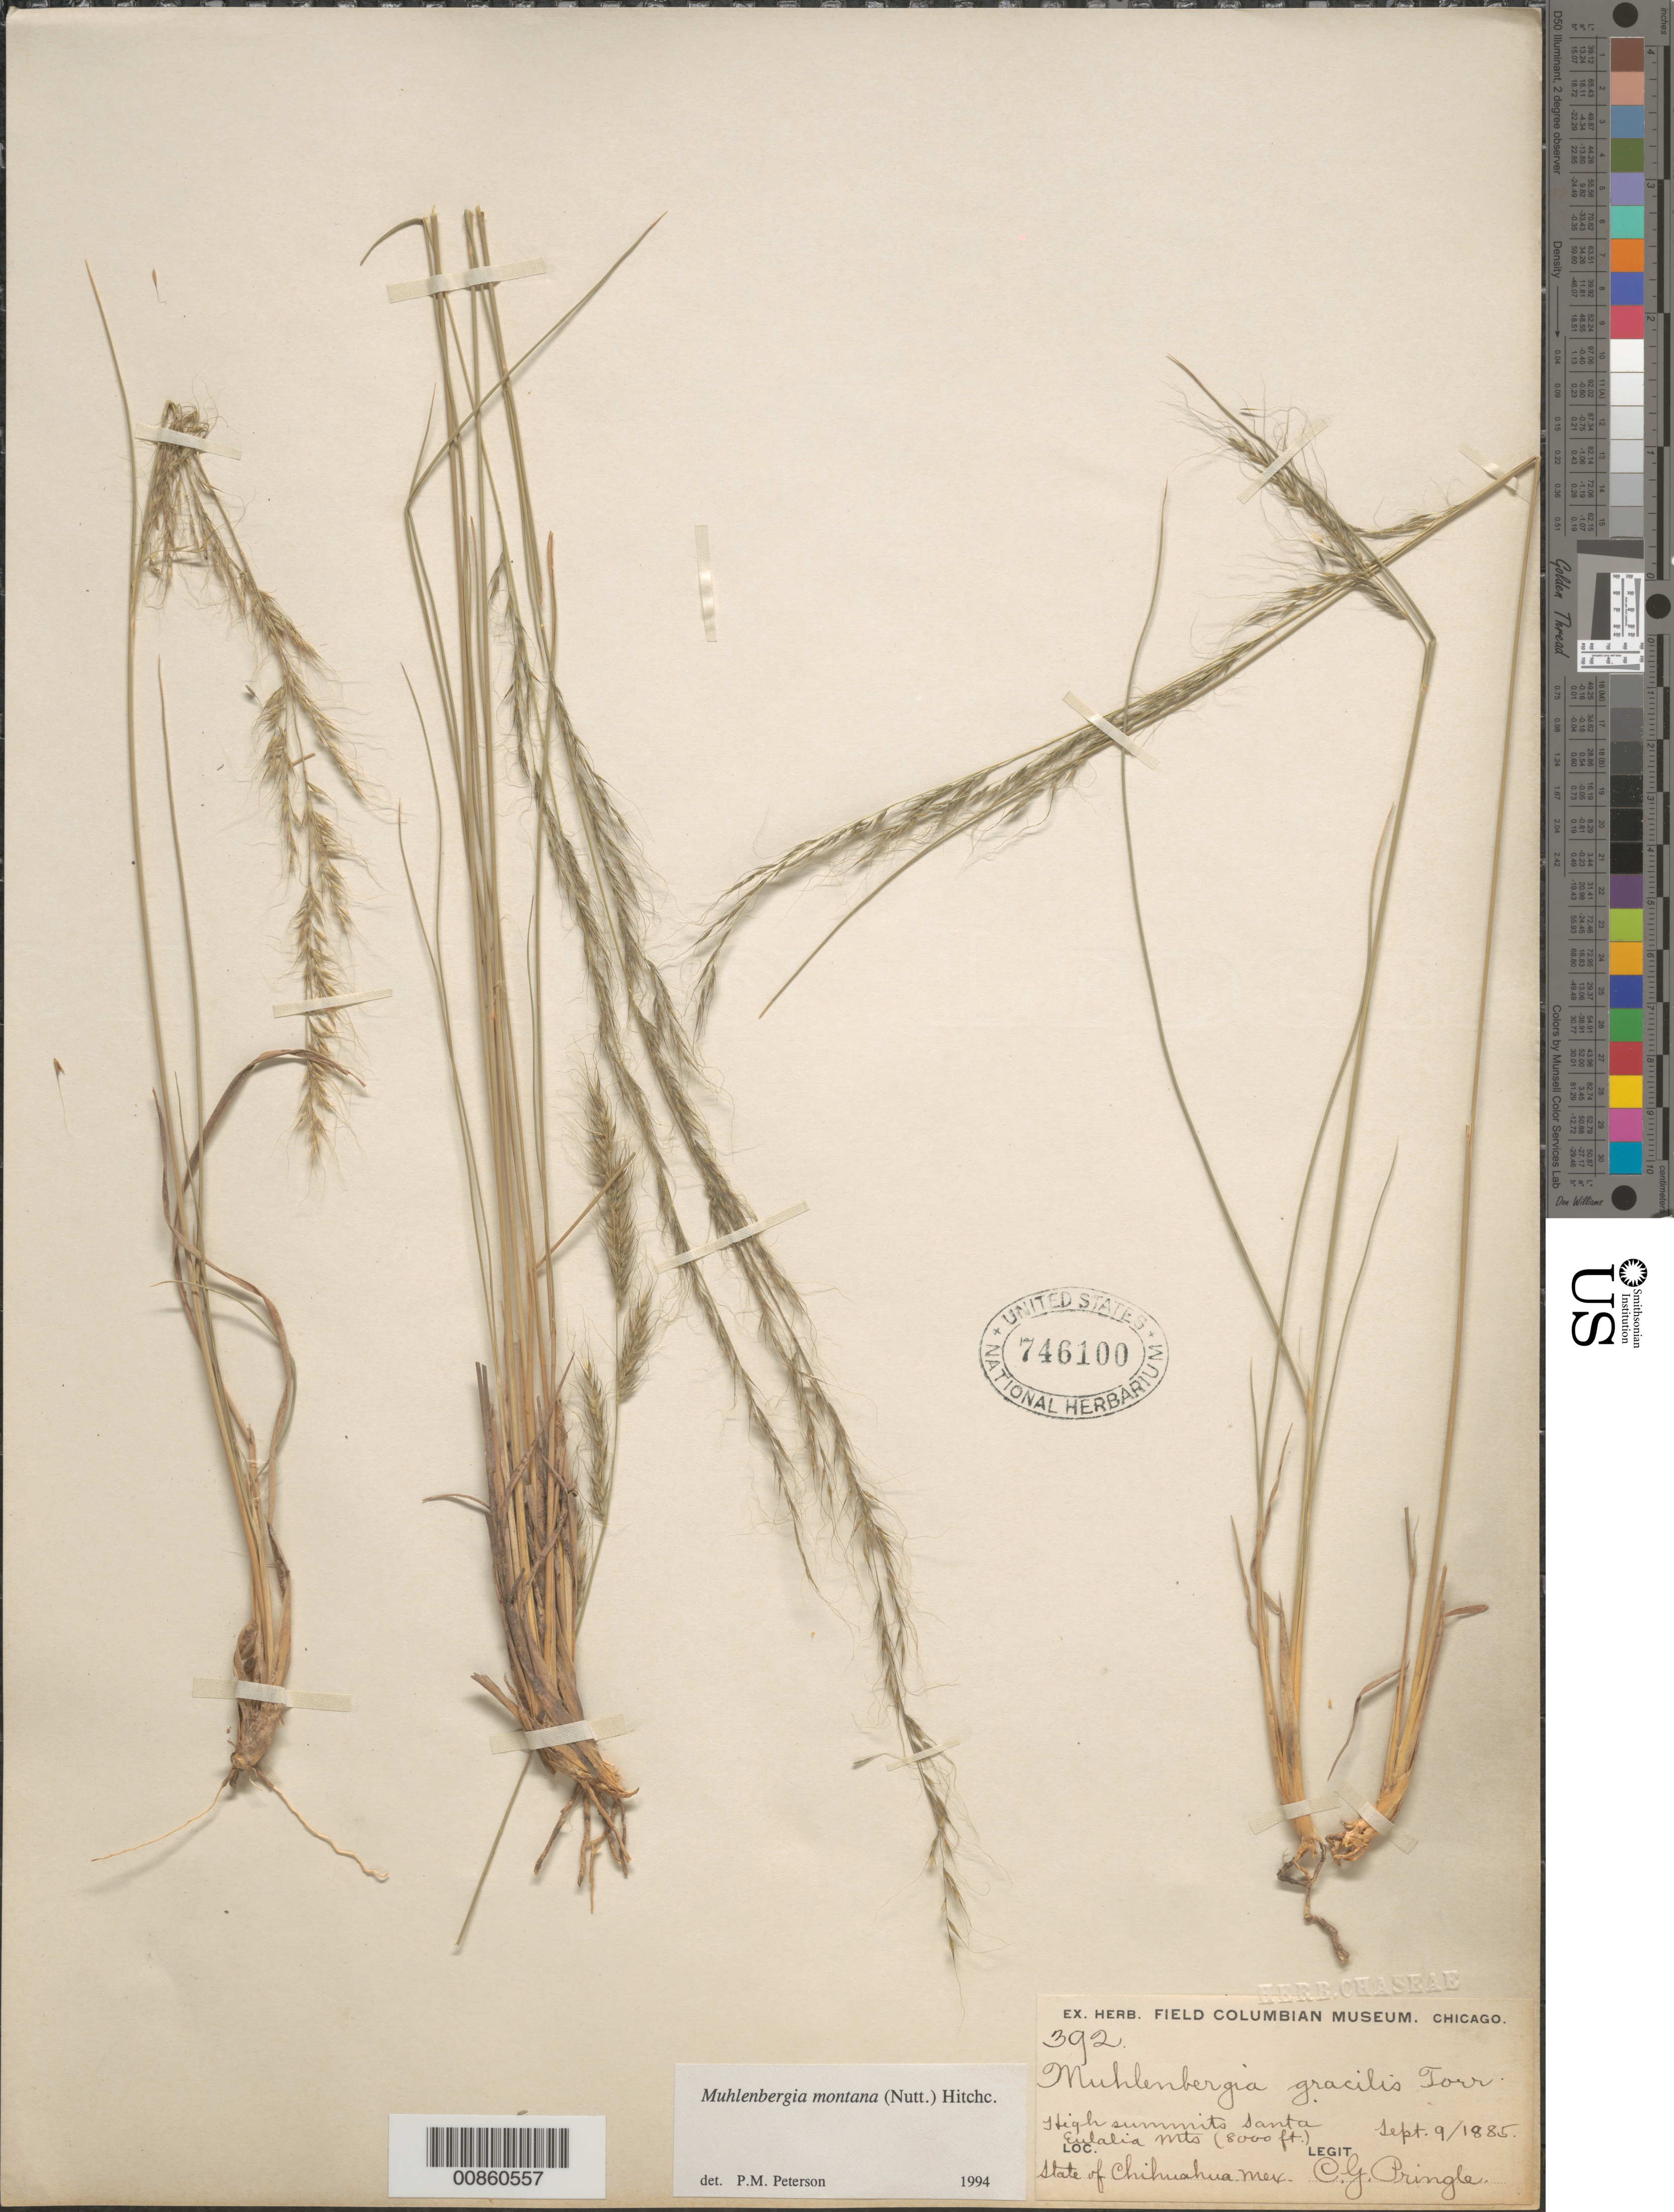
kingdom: Plantae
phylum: Tracheophyta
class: Liliopsida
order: Poales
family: Poaceae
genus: Muhlenbergia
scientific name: Muhlenbergia montana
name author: (Nutt.) Hitchc.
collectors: C. G. Pringle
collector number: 392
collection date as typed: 09 Sep 1885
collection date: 1885-09-09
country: Mexico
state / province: Chihuahua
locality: Santa Eulalia Mts, Chih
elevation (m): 2438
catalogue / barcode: US 746100